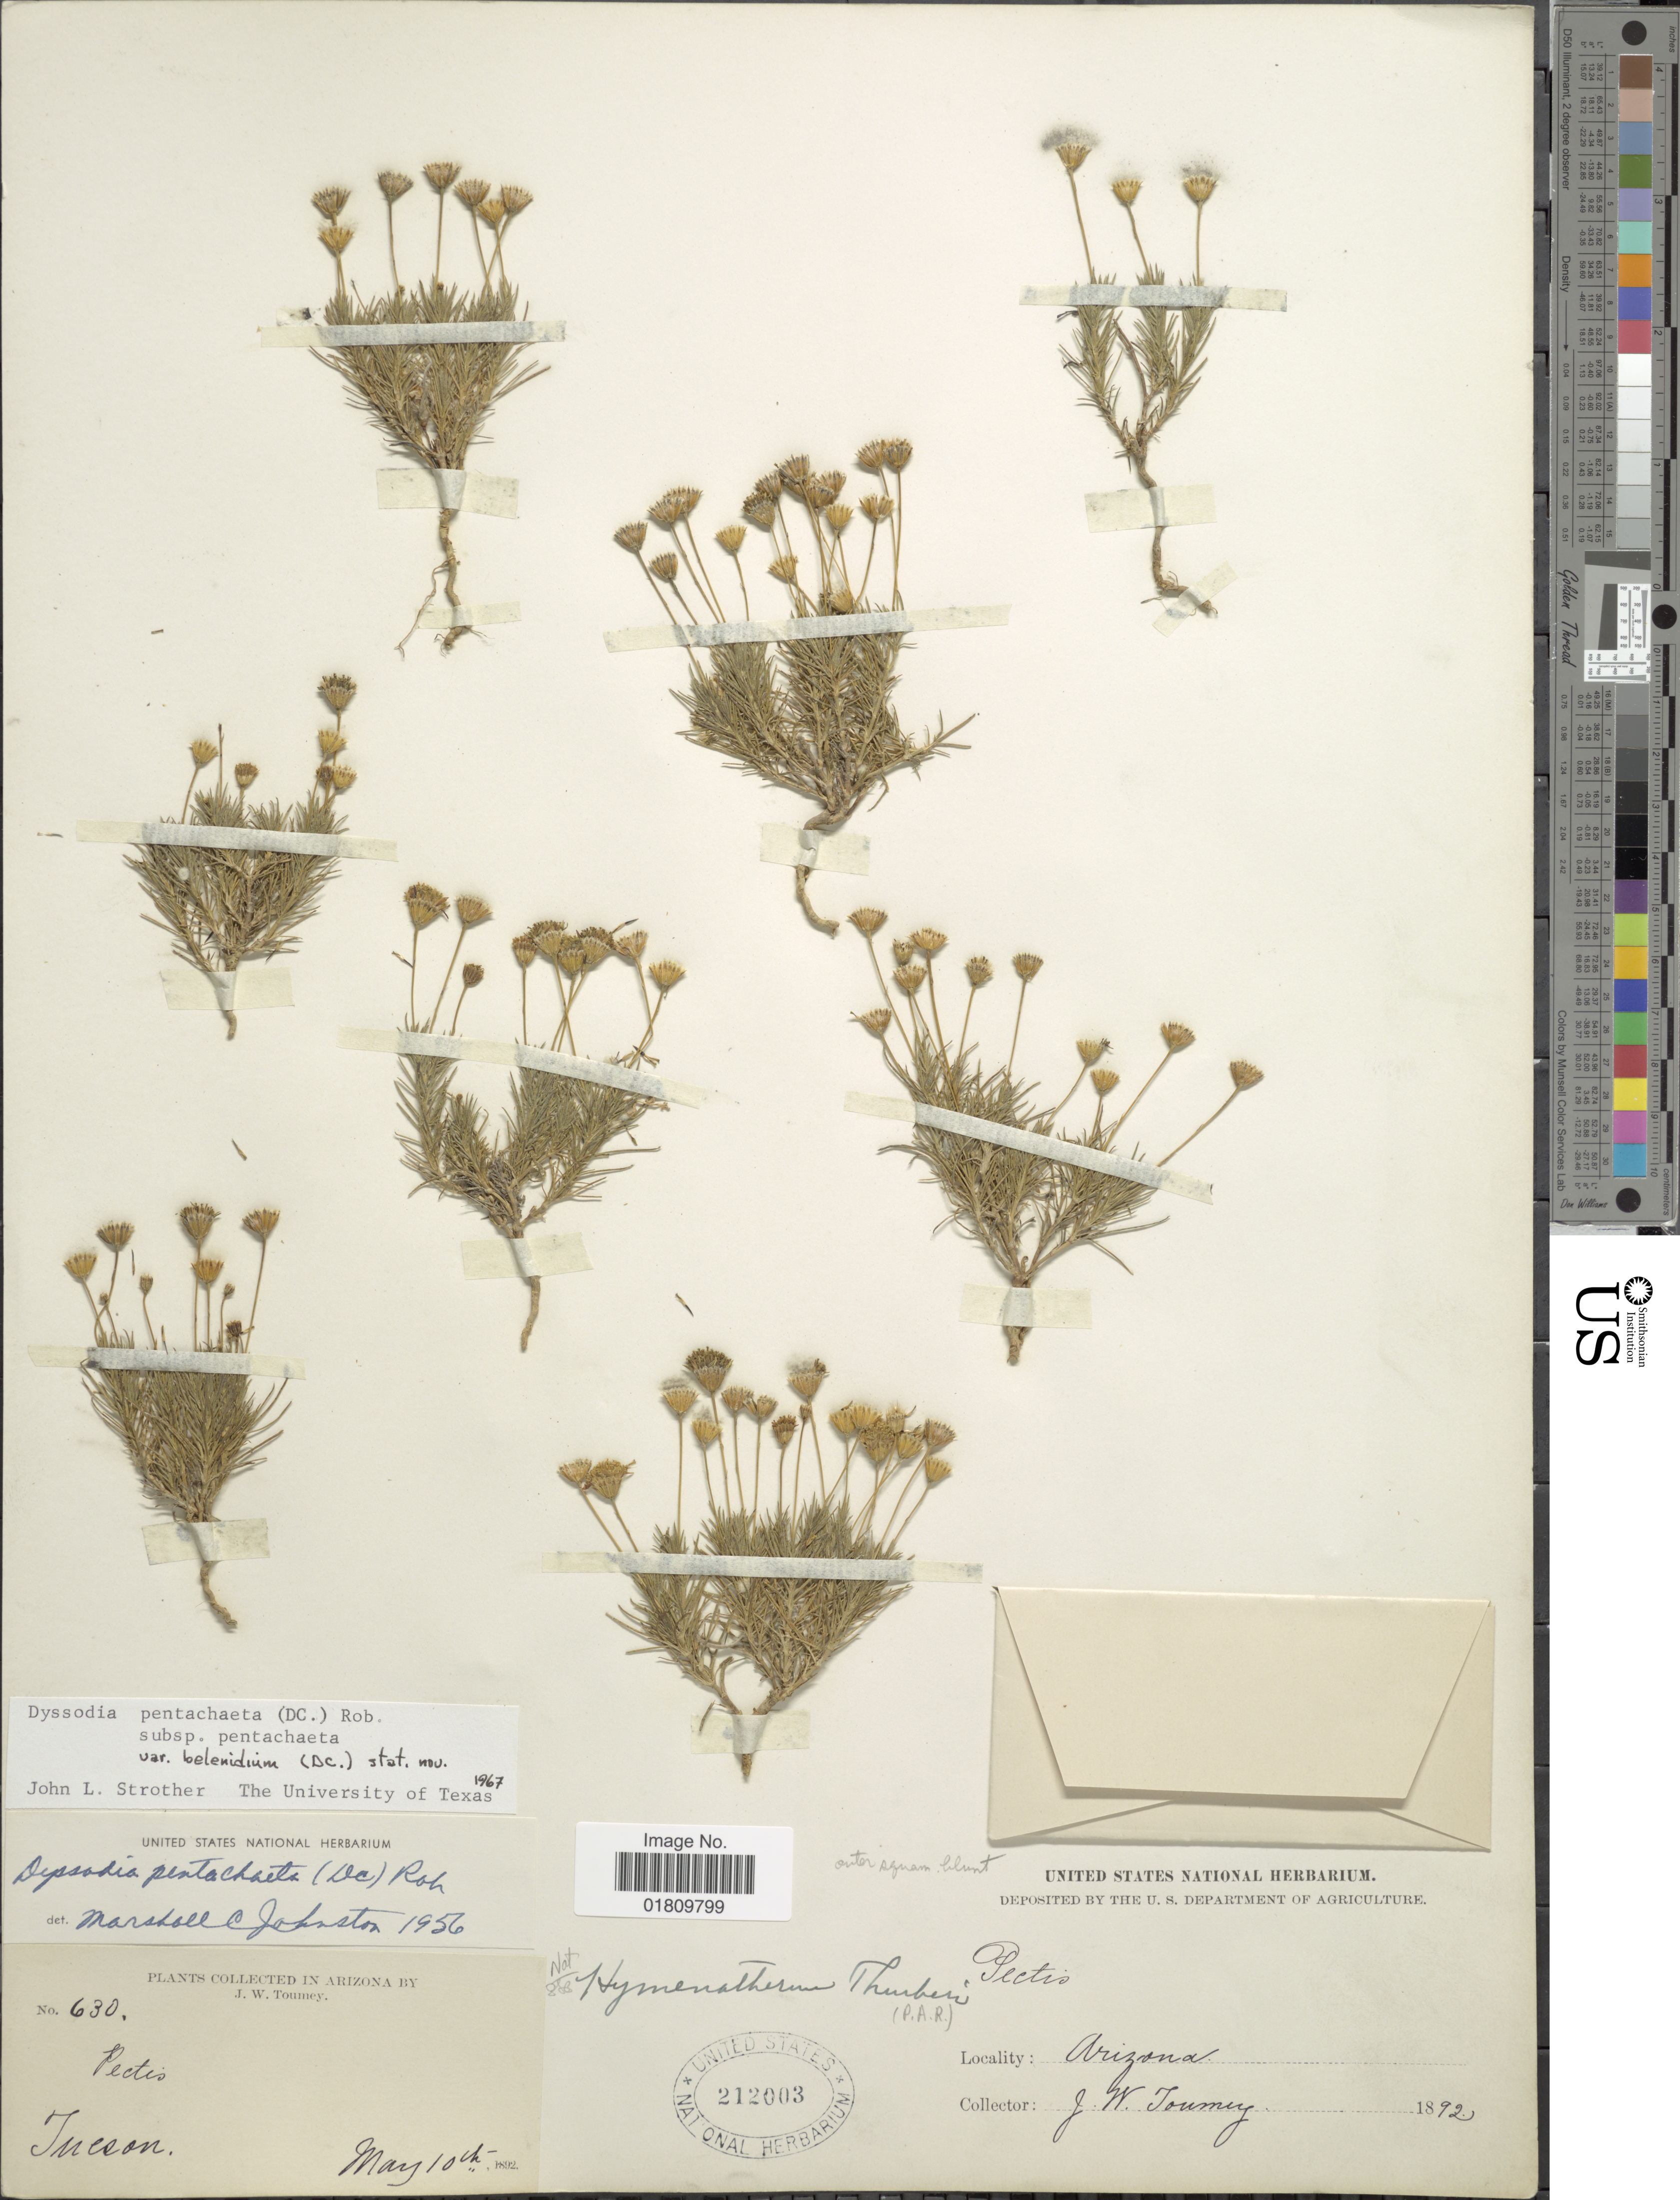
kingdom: Plantae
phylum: Tracheophyta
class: Magnoliopsida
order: Asterales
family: Asteraceae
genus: Thymophylla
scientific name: Thymophylla pentachaeta var. belenidium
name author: (DC.) Strother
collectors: J. Tourney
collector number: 630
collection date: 1892-05-10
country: United States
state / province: Arizona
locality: Tucson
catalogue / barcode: US 212003